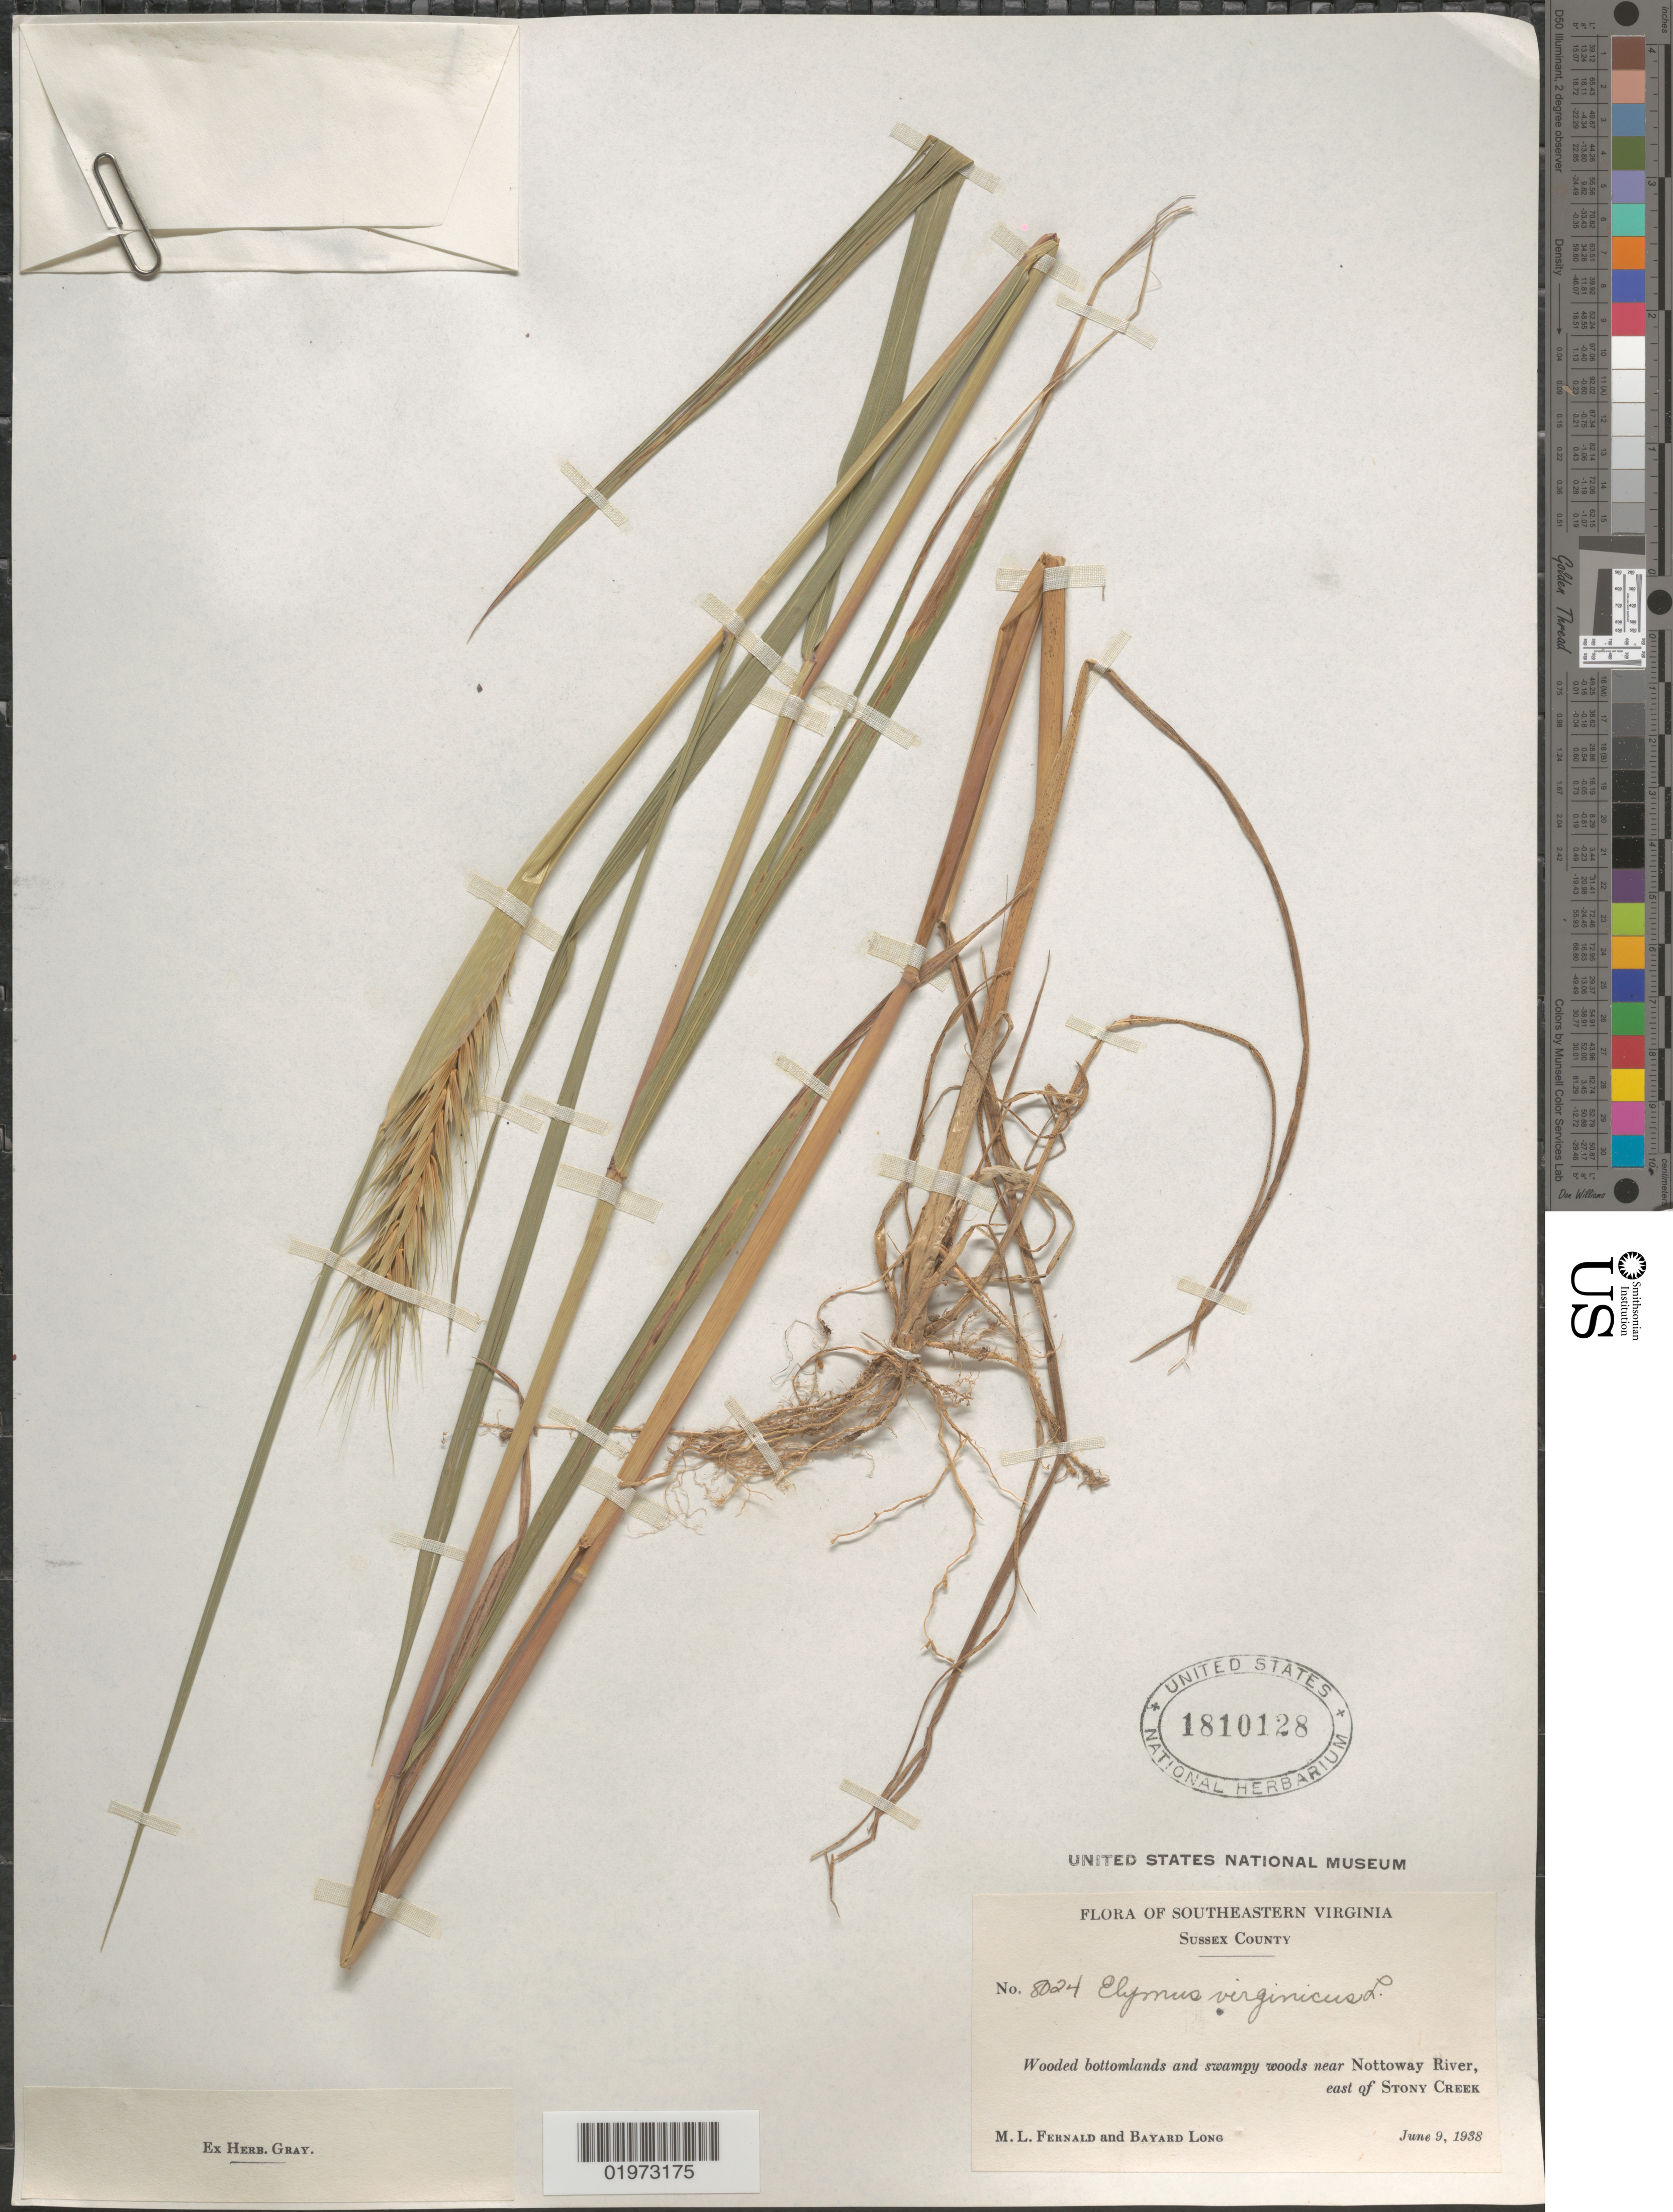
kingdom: Plantae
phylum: Tracheophyta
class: Liliopsida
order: Poales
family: Poaceae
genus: Elymus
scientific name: Elymus virginicus var. virginicus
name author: L.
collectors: M. L. Fernald & B. Long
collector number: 8024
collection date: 1938-06-09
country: United States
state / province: Virginia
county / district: Sussex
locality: Southeastern Virginia. Sussex County. Wooded bottomlands and swampy woods near Nottoway River, east of Stony Creek.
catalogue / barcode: US 1810128